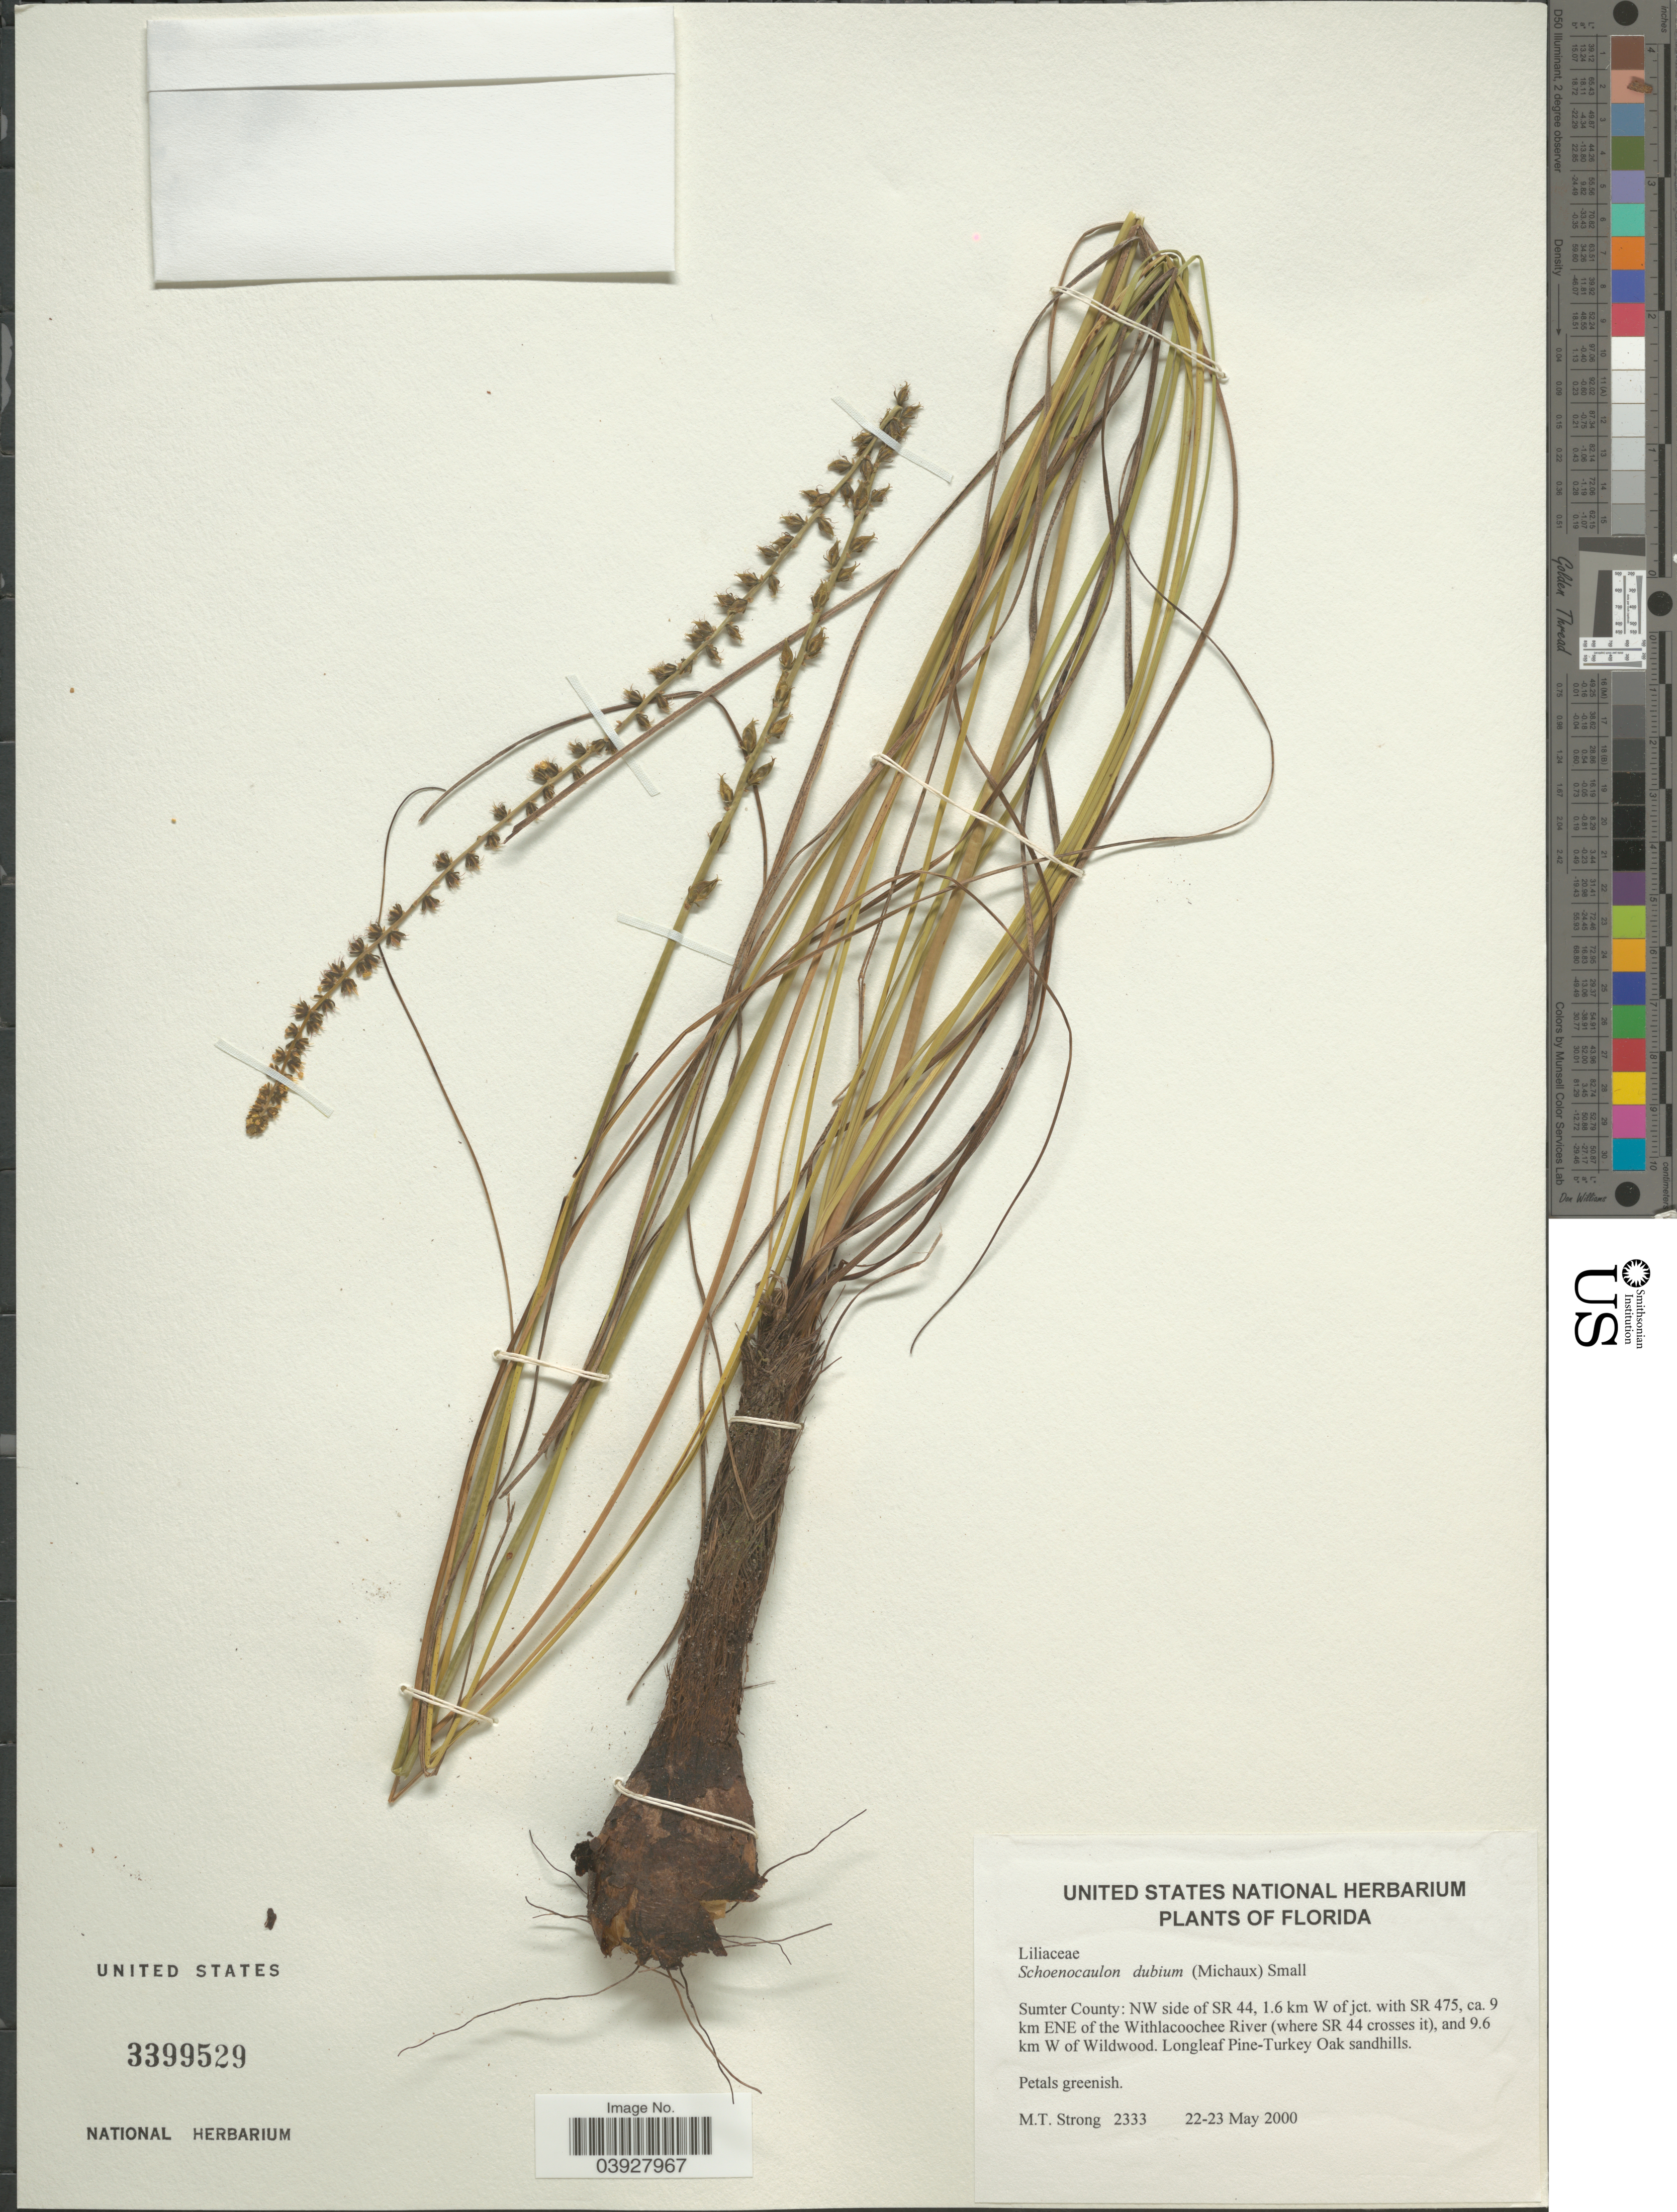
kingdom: Plantae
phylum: Tracheophyta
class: Liliopsida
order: Liliales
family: Melanthiaceae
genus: Schoenocaulon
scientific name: Schoenocaulon dubium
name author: (Michx.) Small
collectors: M. T. Strong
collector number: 2333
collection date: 2000-05-22/2000-05-23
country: United States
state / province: Florida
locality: Sumter County: NW side of SR 44, 1.6 km W of jct. with SR 475, ca. 9 km ENE of the Withlacoochee River (where SR 44 crosses it), and 9.6 km W of Wildwood. Longleaf Pine-Turkey Oak sandhills.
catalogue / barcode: US 3399529